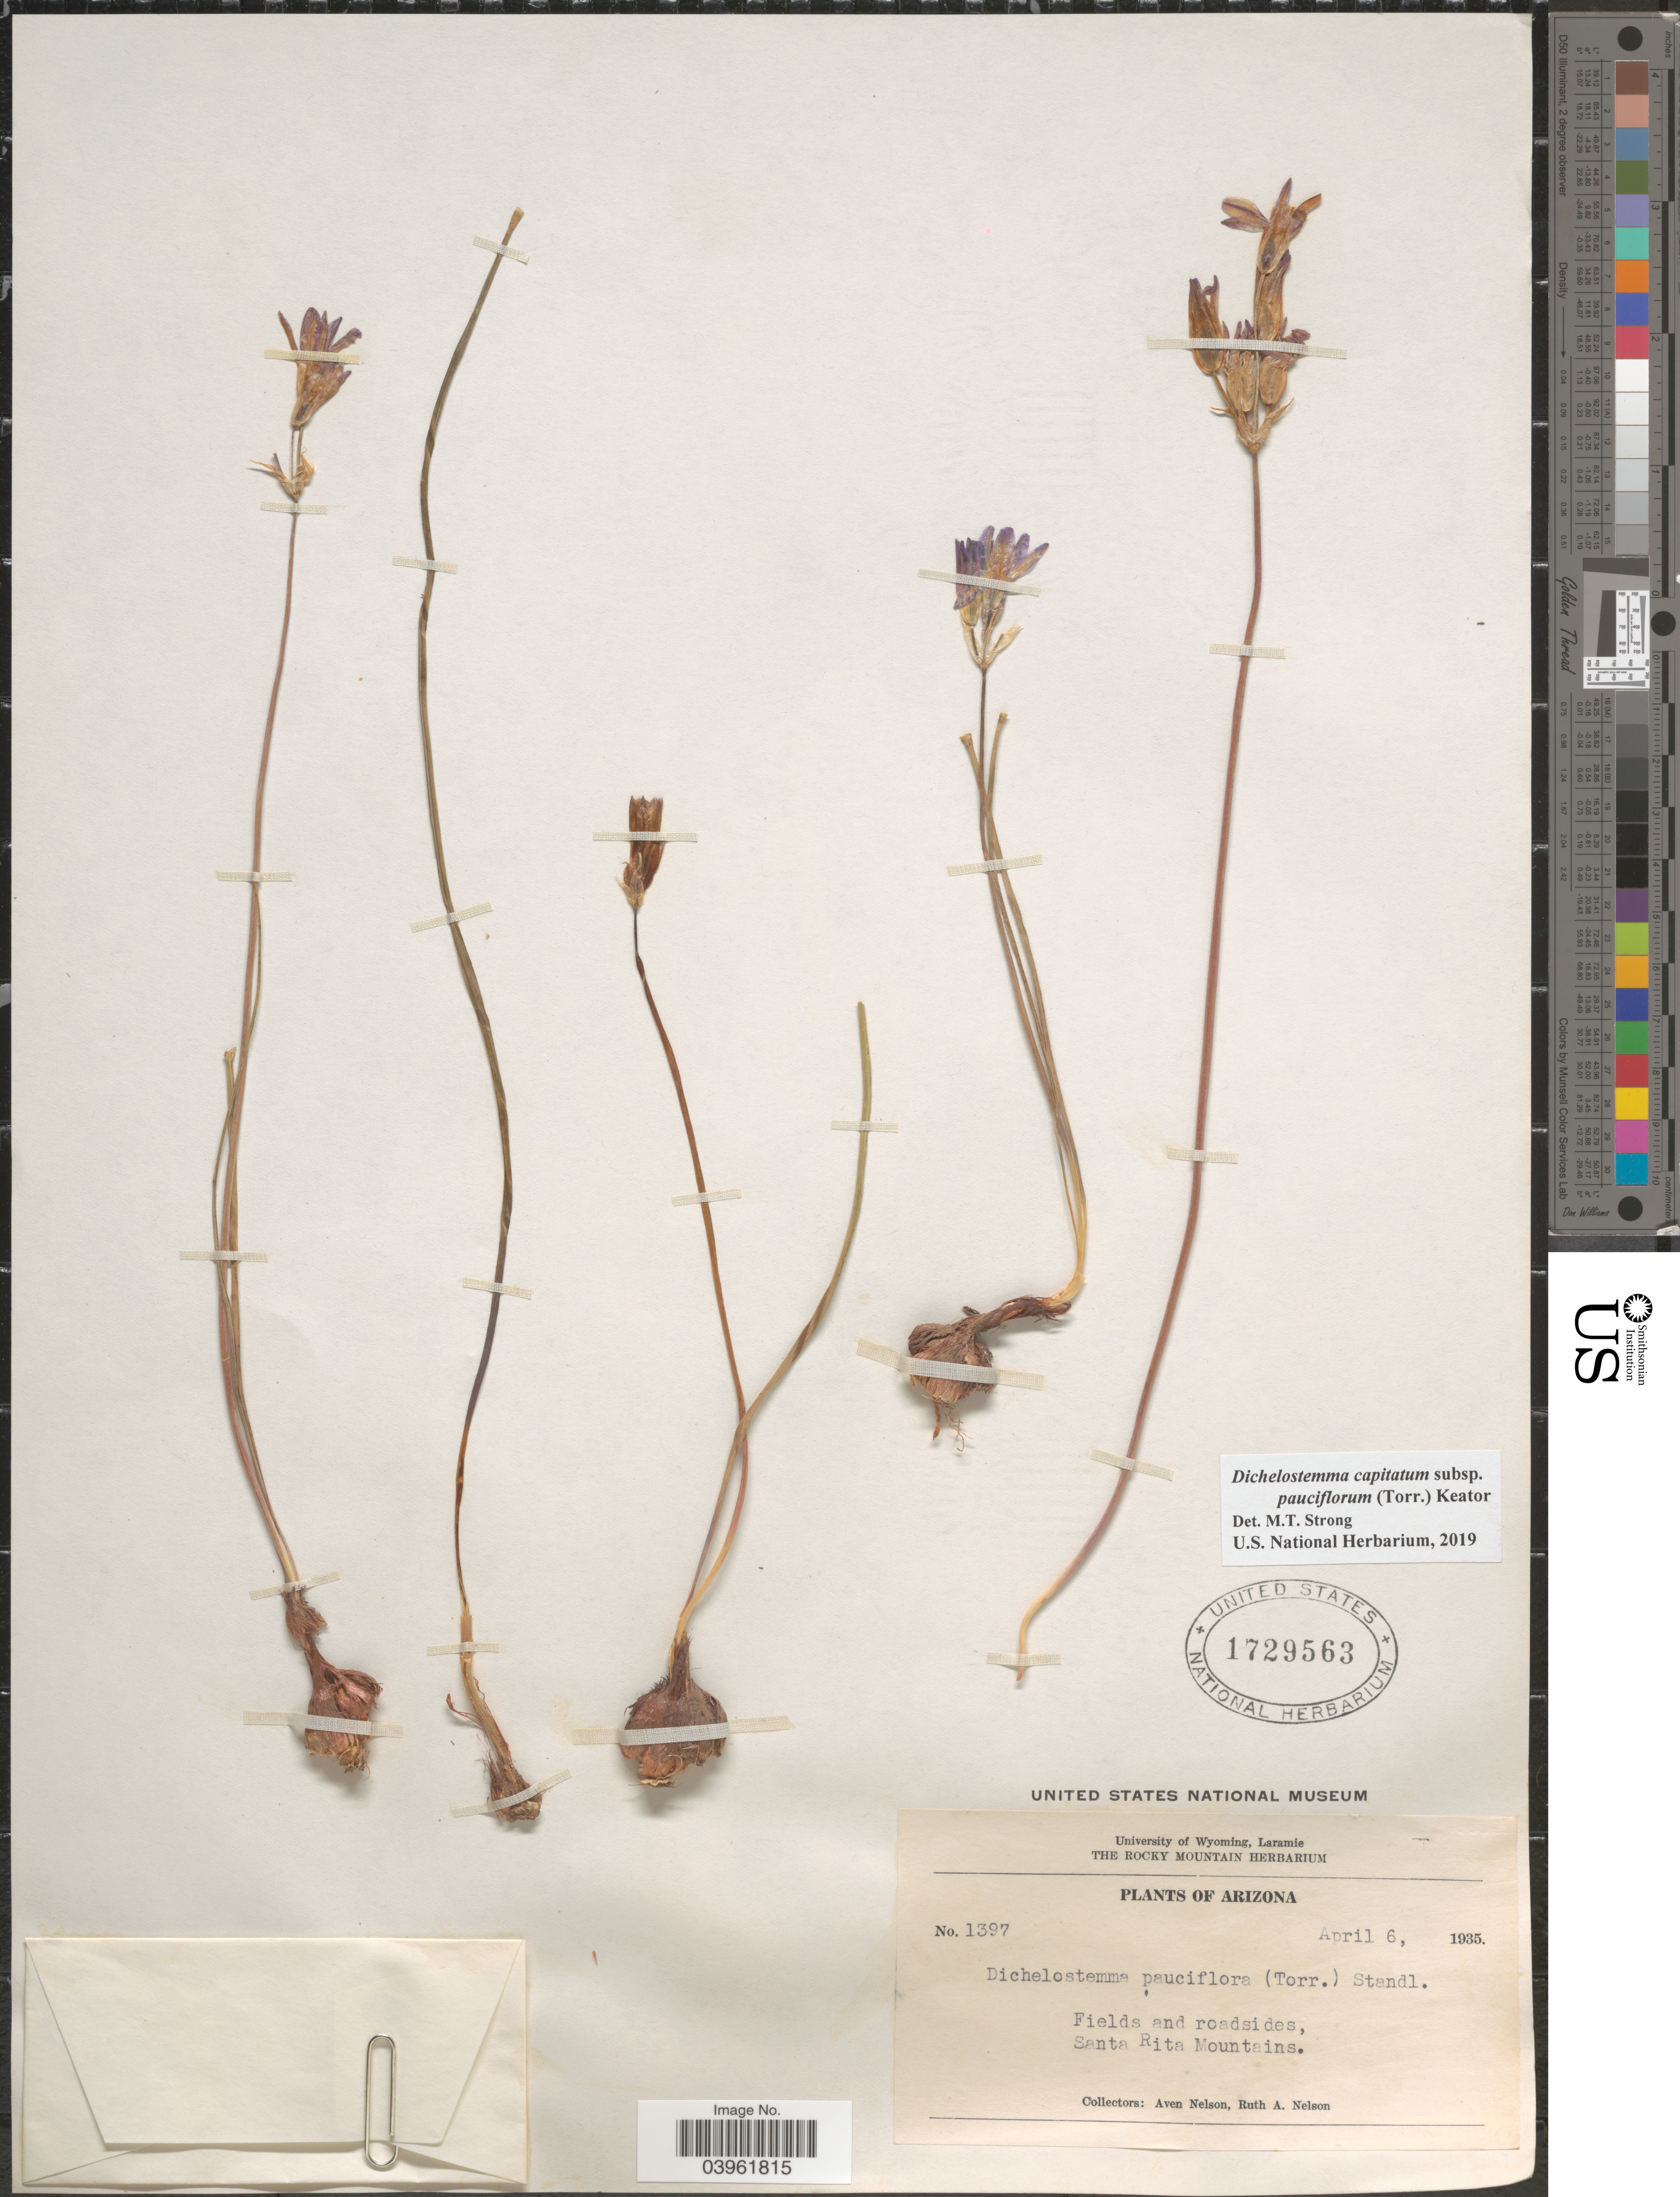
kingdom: Plantae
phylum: Tracheophyta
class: Liliopsida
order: Asparagales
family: Asparagaceae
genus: Dichelostemma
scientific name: Dichelostemma capitatum subsp. pauciflorum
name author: (Torr.) Keator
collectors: A. Nelson & R. A. Nelson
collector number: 1397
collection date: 1935-04-06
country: United States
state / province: Arizona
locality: Fields and roadsides, Santa Rita Mountains.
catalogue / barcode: US 1729563